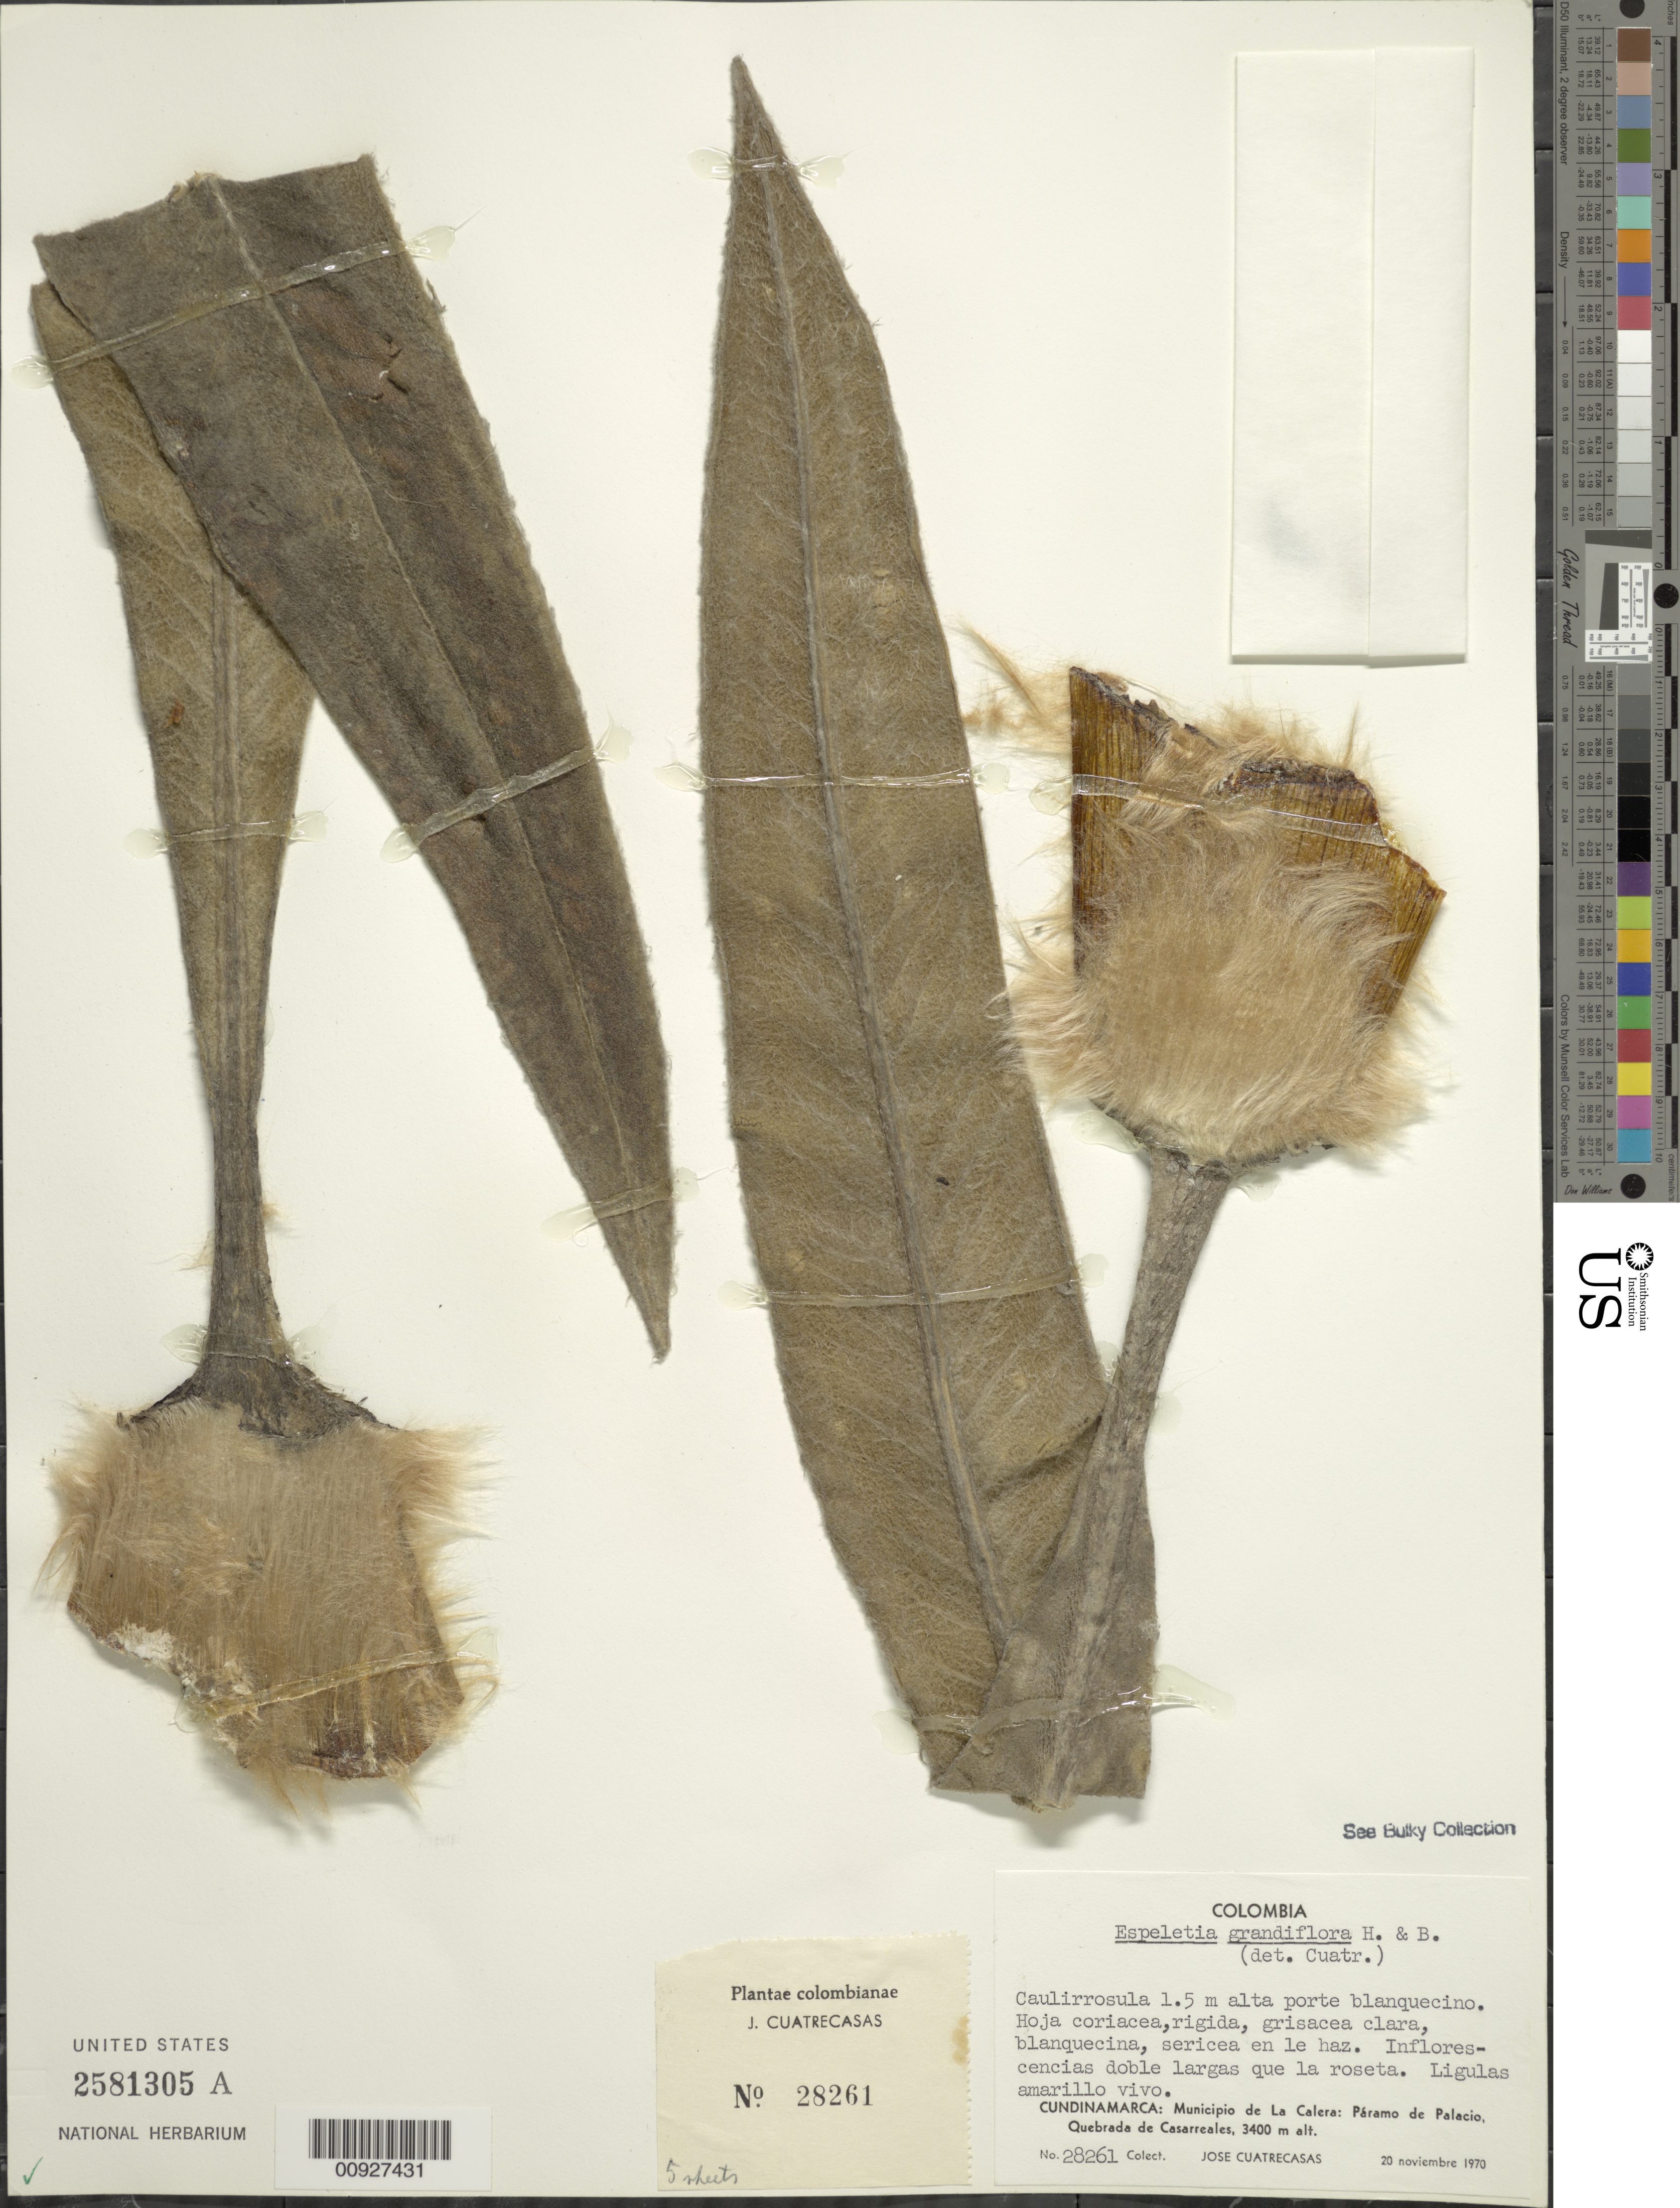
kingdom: Plantae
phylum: Tracheophyta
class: Magnoliopsida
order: Asterales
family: Asteraceae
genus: Espeletia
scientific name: Espeletia grandiflora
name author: Humb. & Bonpl.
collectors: J. Cuatrecasas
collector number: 28261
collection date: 1970-11-20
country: Colombia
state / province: Cundinamarca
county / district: M. de La Calera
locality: Paramo de Palacio. Quebrada de Casarreales.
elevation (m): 3400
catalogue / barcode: US 2581305A